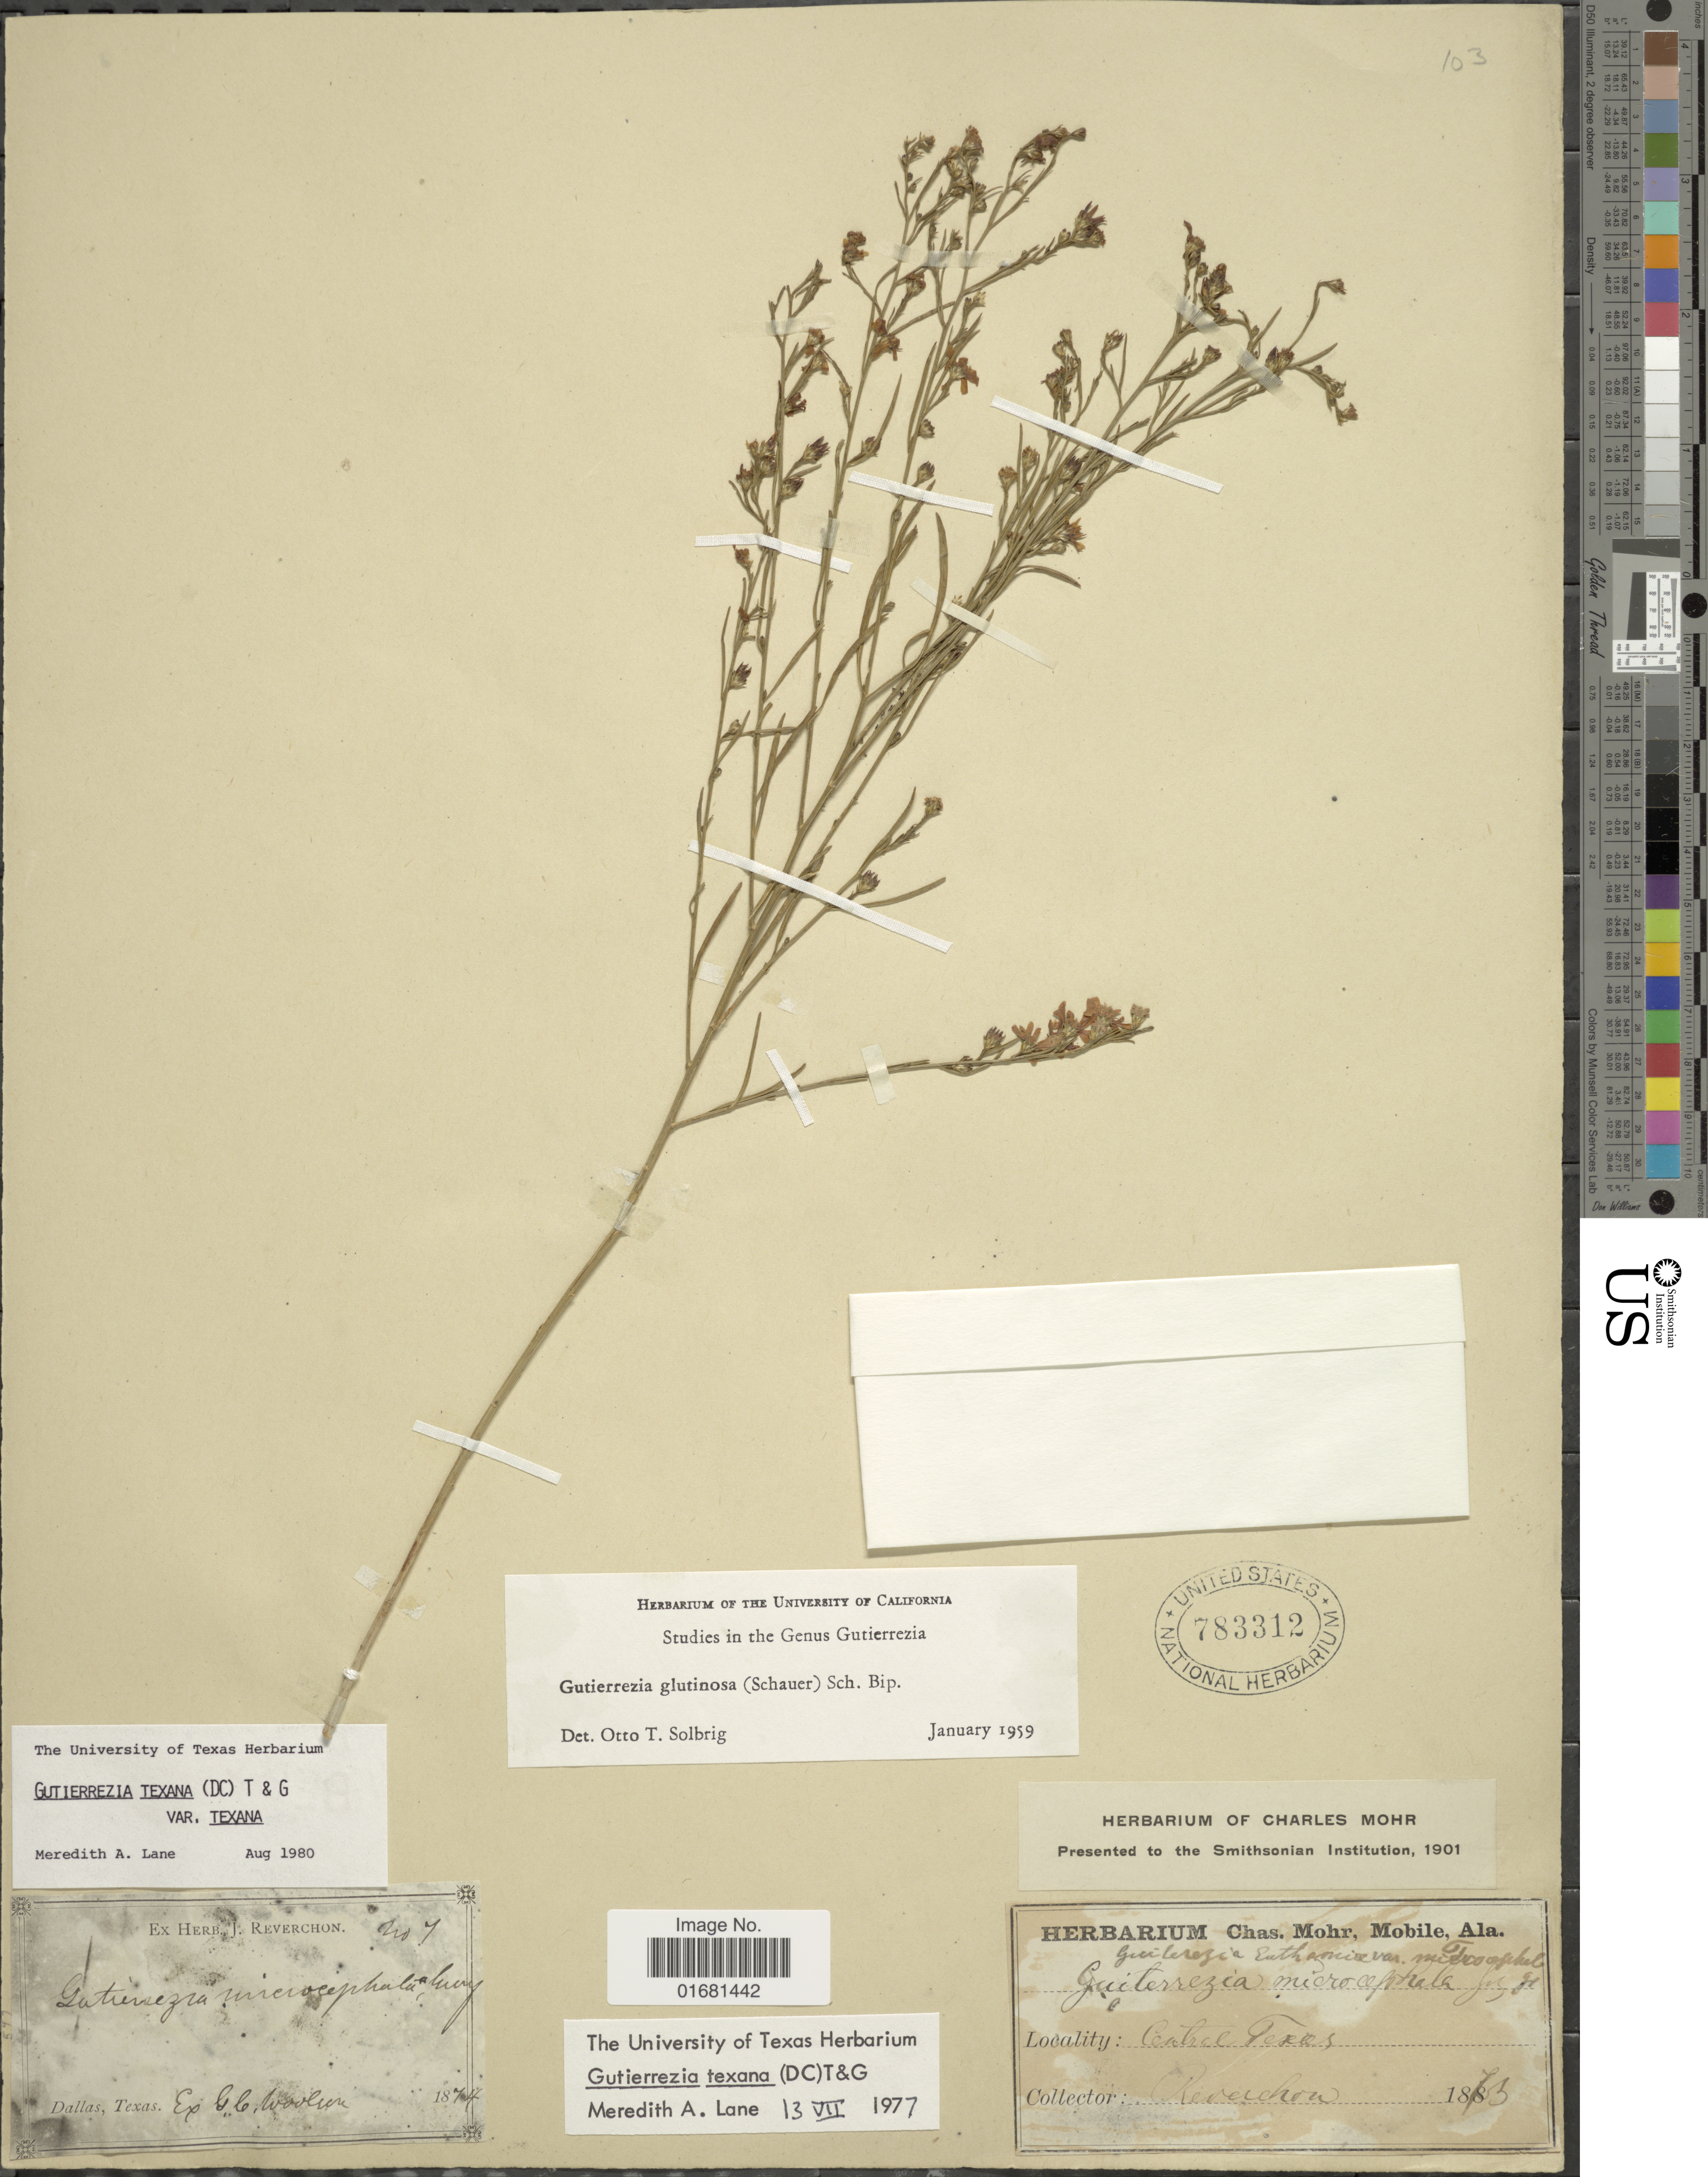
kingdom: Plantae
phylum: Tracheophyta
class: Magnoliopsida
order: Asterales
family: Asteraceae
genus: Gutierrezia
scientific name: Gutierrezia texana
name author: (DC.) Torr. & A. Gray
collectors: E. O. Wooton & J. Reverchon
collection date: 1873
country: United States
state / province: Texas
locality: Central Texas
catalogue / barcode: US 783312